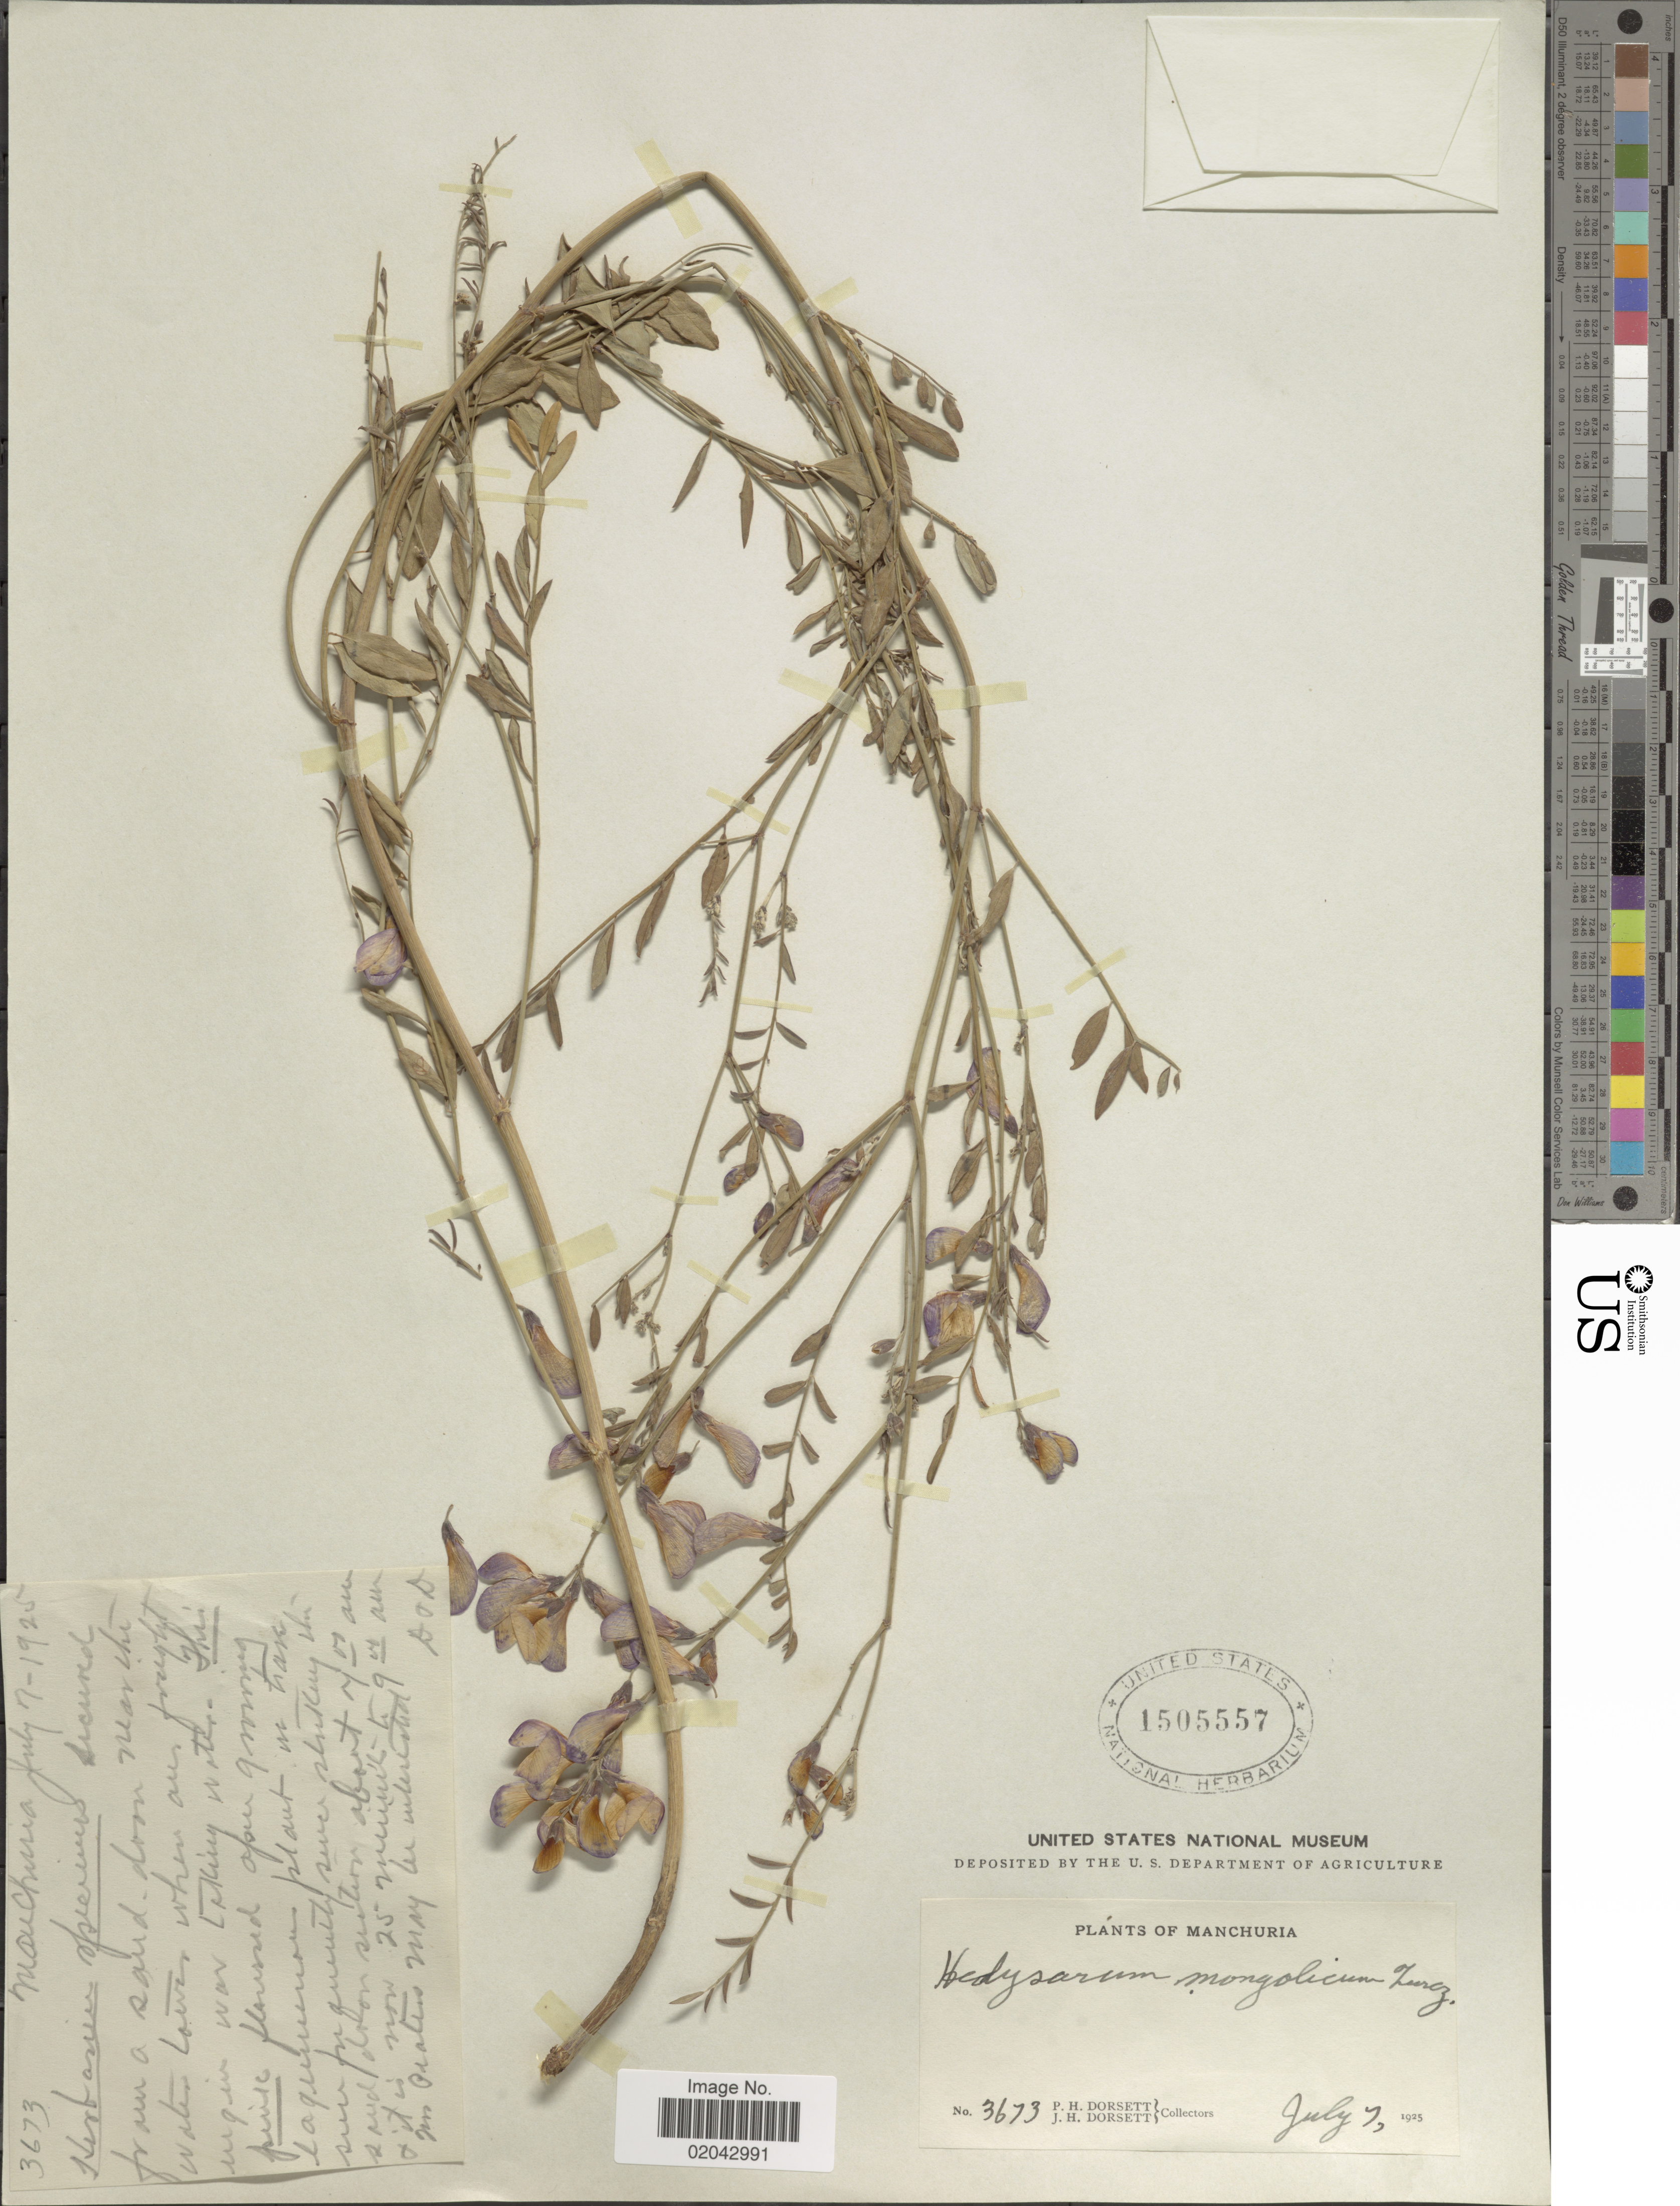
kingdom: Plantae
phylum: Tracheophyta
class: Magnoliopsida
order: Fabales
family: Fabaceae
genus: Corethrodendron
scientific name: Corethrodendron fruticosum var. mongolicum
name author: (Turcz.) Turcz. ex Kitag.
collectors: P. H. Dorsett & J. Dorsett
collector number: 3673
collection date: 1925-07-07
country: China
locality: Manchuria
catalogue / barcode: US 1505557